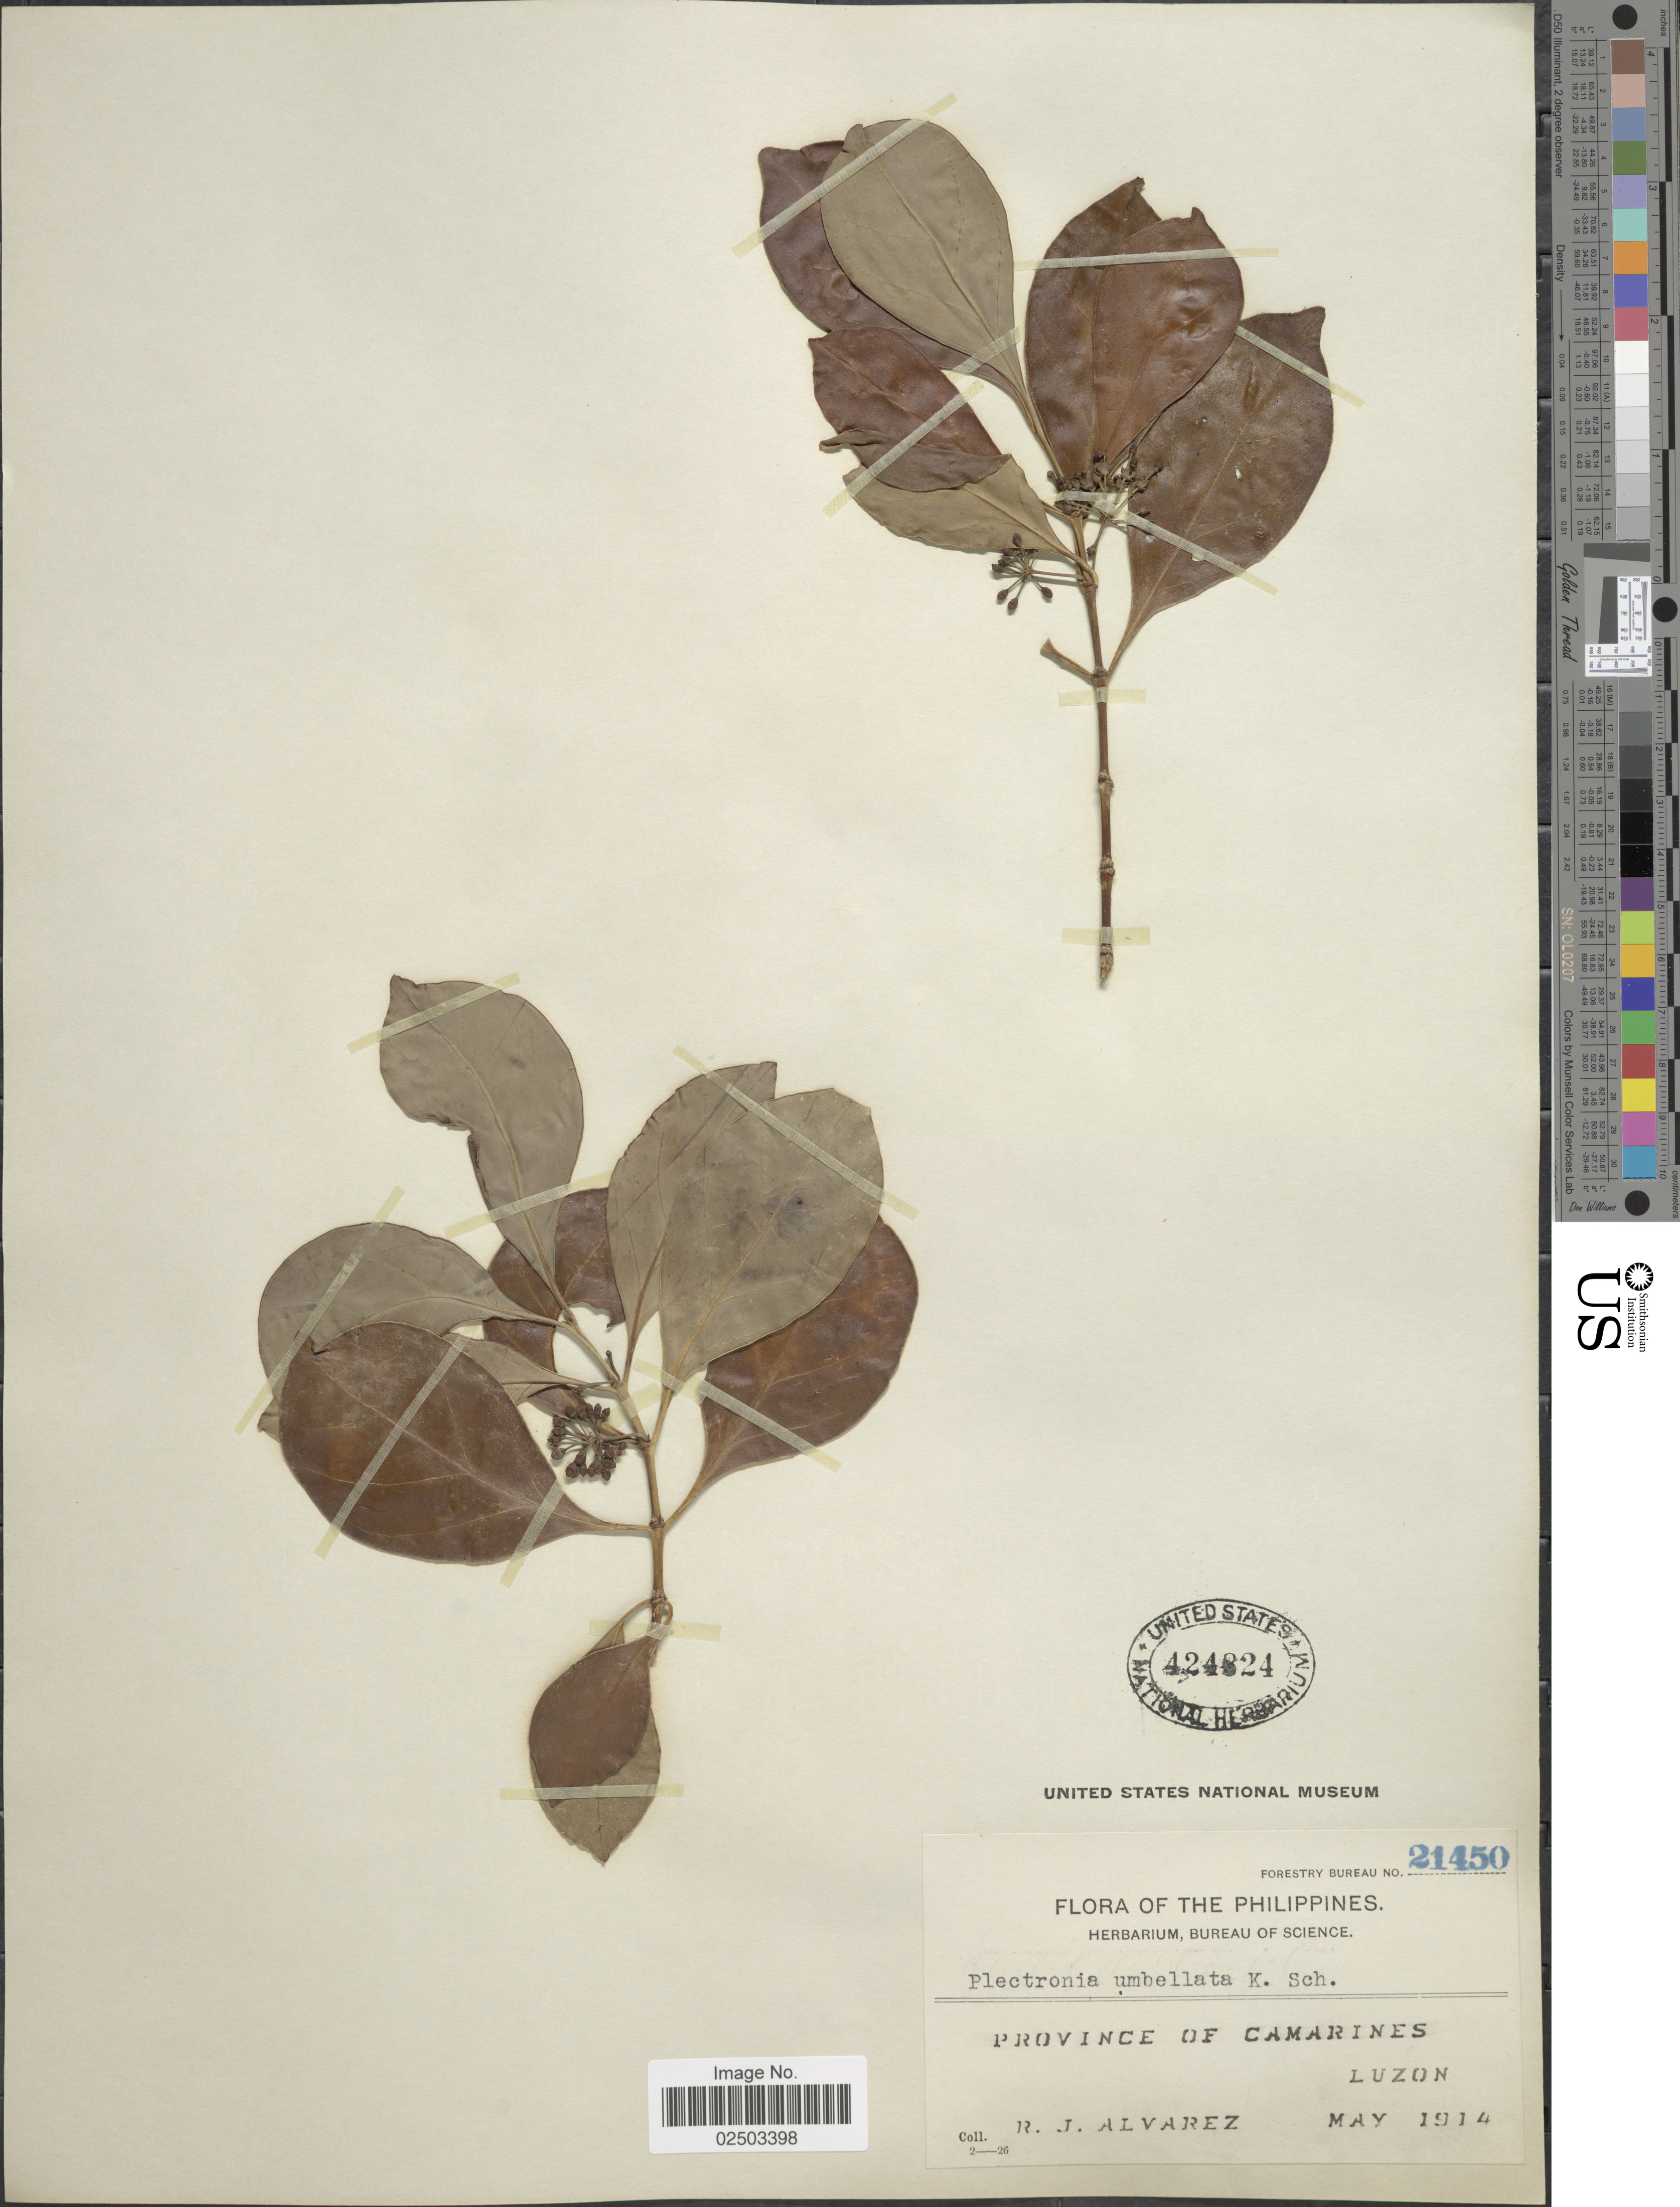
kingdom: Plantae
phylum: Tracheophyta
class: Magnoliopsida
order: Gentianales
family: Rubiaceae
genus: Canthium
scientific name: Canthium gynochthodes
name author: Baill.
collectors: R. Alvarez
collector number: Forestry Bureau 21450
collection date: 1914-05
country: Philippines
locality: Province of Camarines, Luzon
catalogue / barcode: US 424824